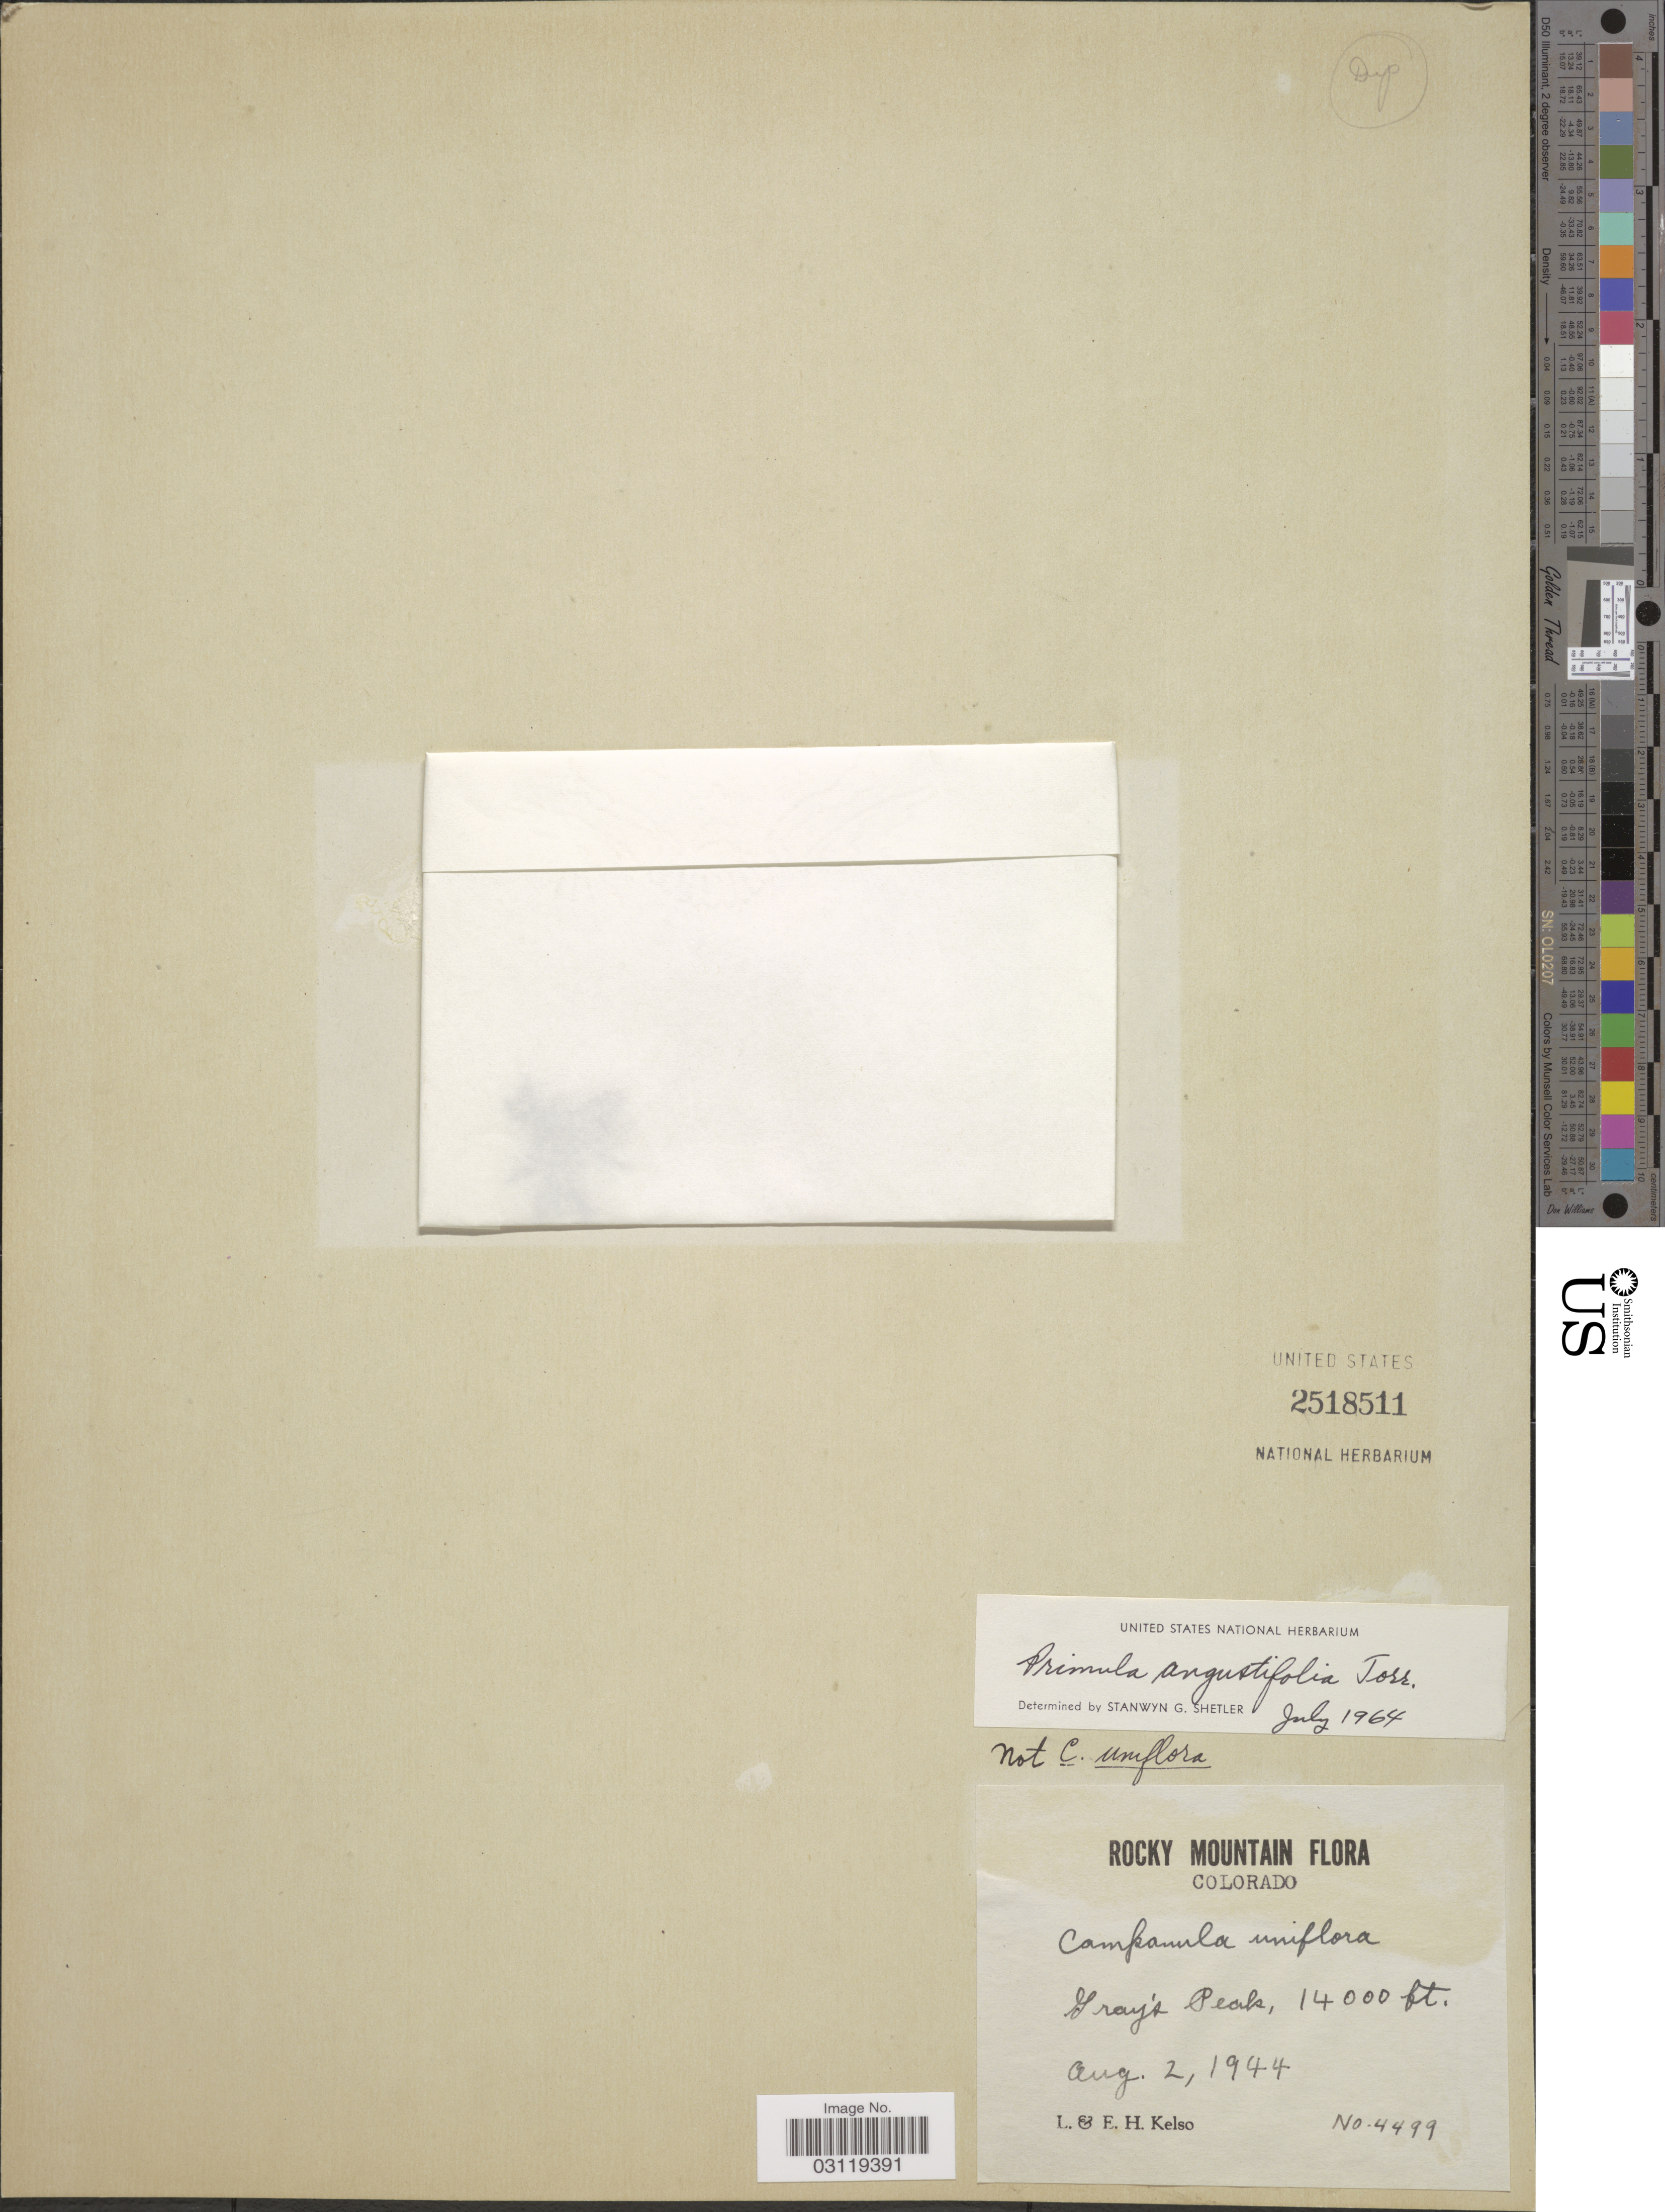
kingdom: Plantae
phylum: Tracheophyta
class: Magnoliopsida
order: Ericales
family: Primulaceae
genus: Primula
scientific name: Primula angustifolia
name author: Torr.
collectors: L. Kelso & E. Kelso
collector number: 4499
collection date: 1944-08-02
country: United States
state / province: Colorado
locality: Rocky Mountain. Gray's Peak.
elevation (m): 4267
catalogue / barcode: US 2518511